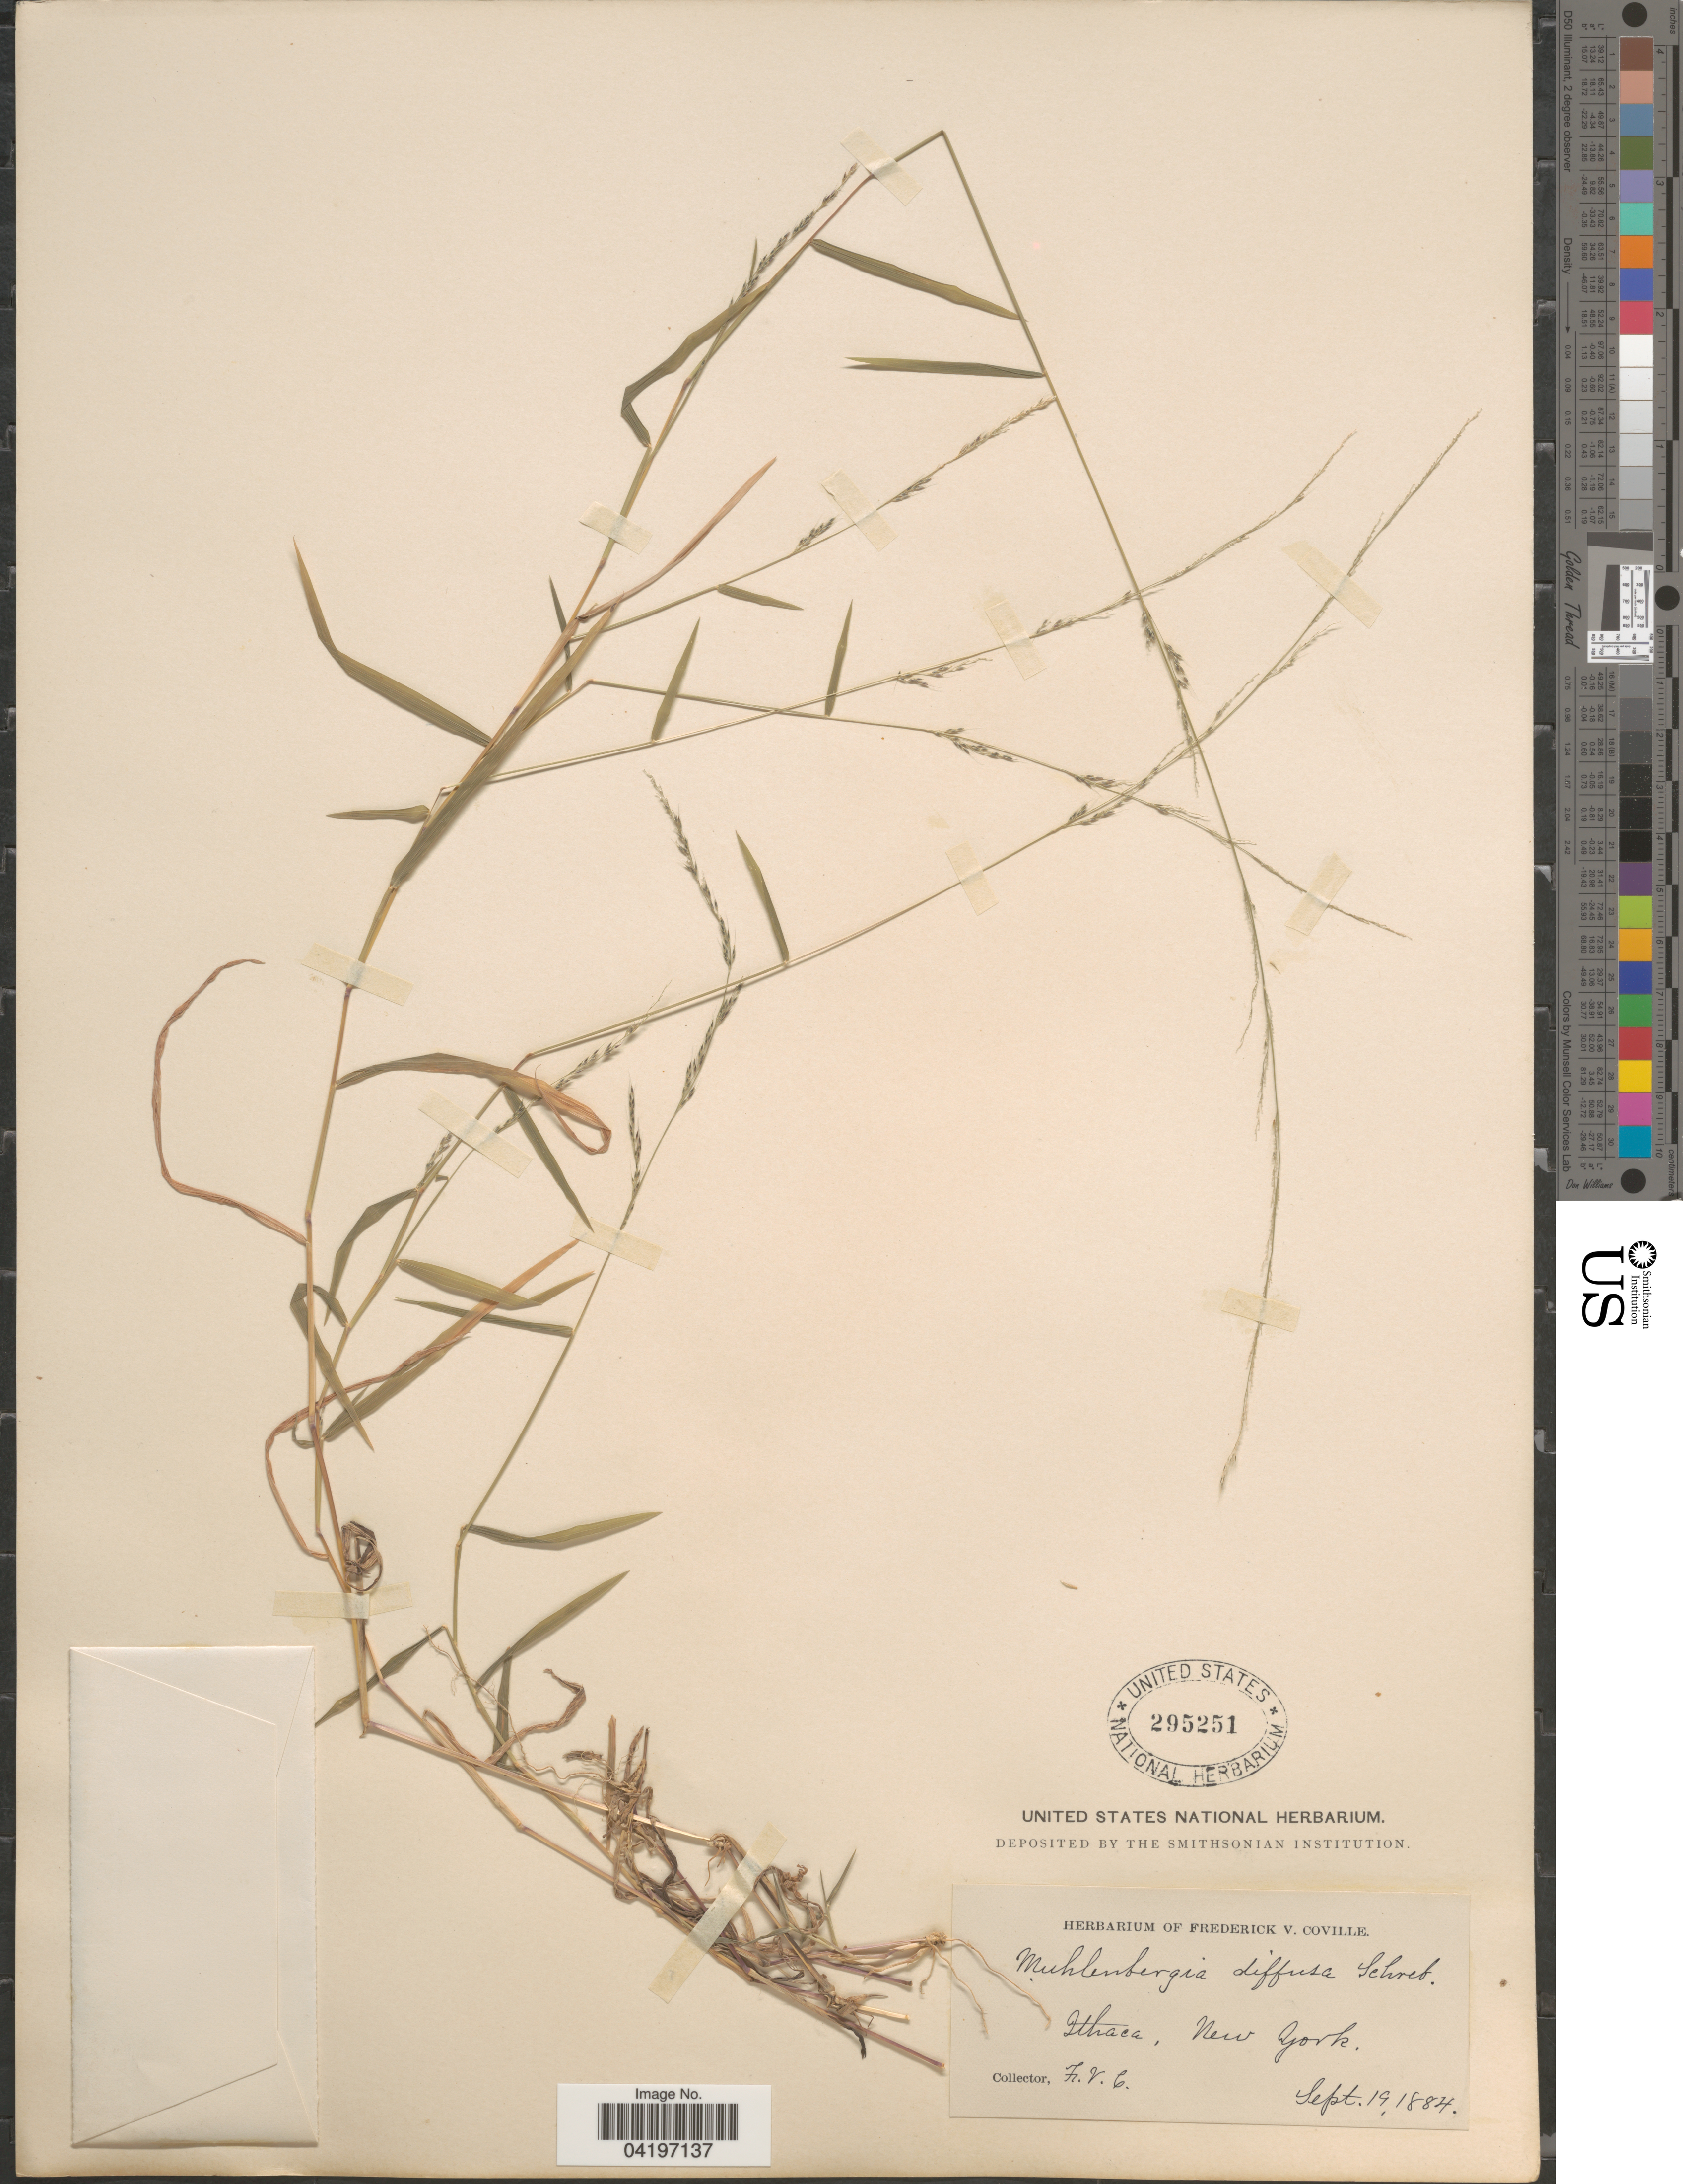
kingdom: Plantae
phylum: Tracheophyta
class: Liliopsida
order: Poales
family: Poaceae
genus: Muhlenbergia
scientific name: Muhlenbergia schreberi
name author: J.F. Gmel.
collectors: F. V. Coville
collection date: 1884-09-19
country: United States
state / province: New York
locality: Ithaca.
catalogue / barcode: US 295251